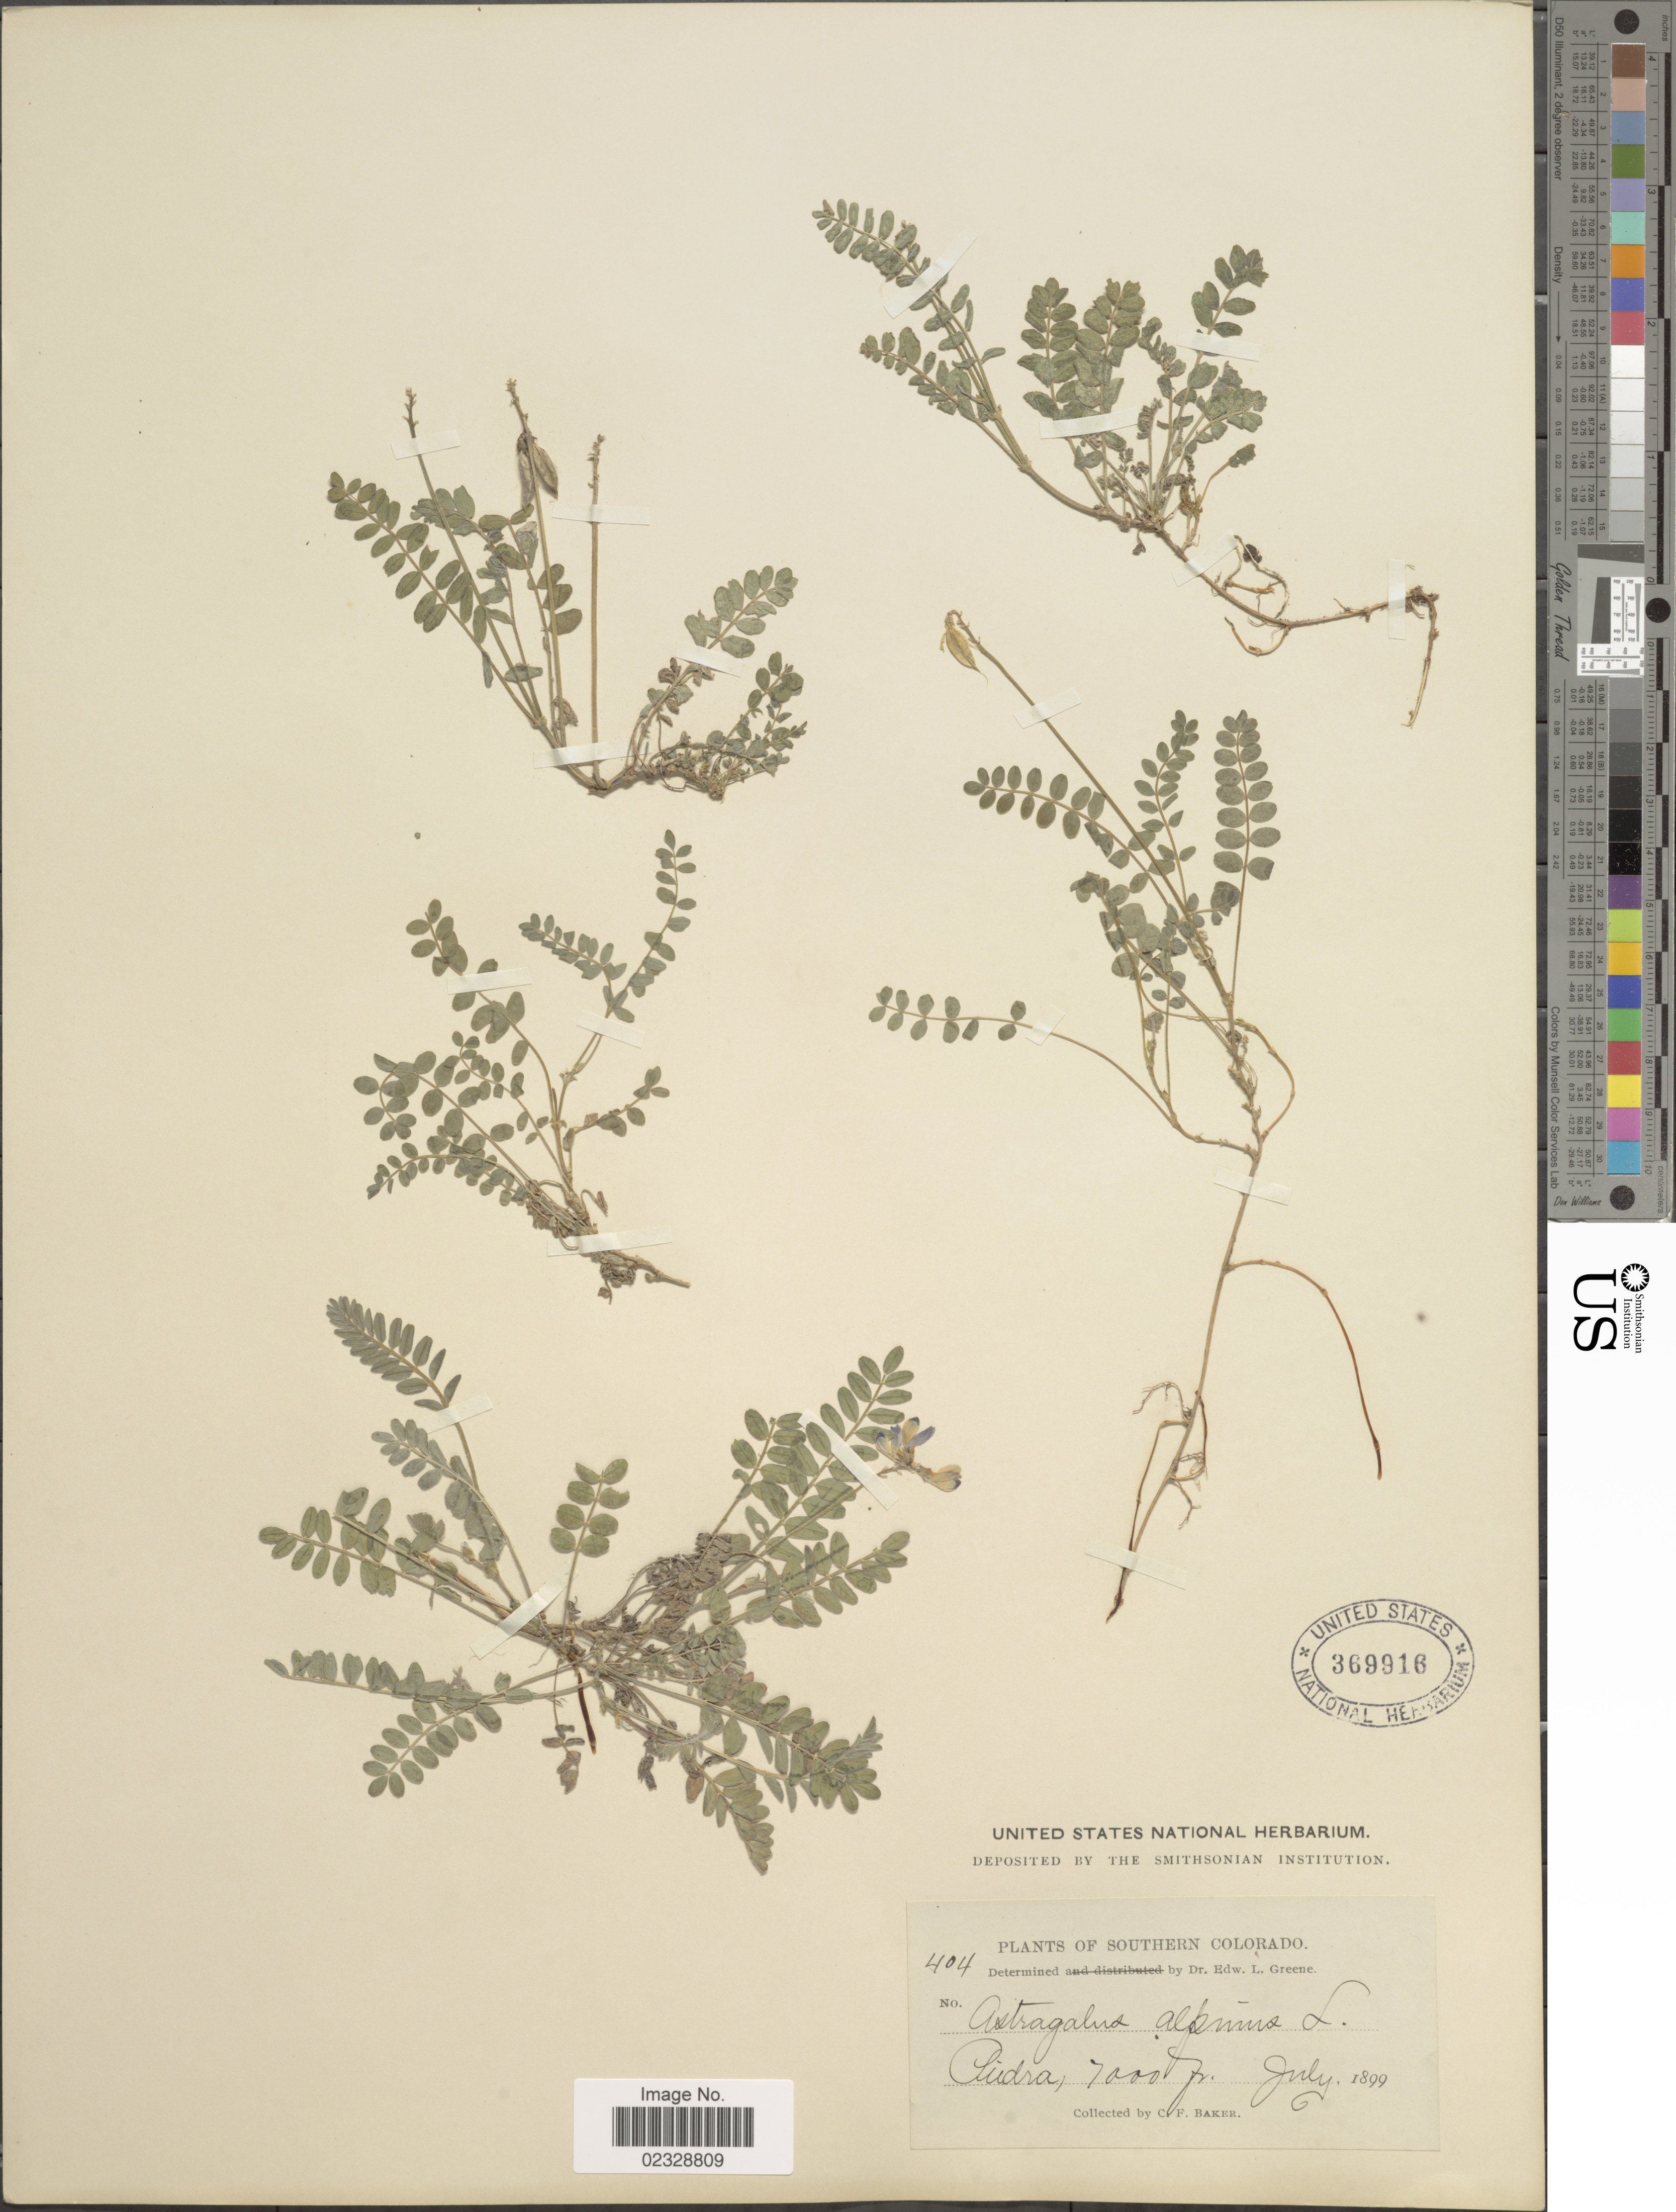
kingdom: Plantae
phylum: Tracheophyta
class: Magnoliopsida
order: Fabales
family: Fabaceae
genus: Astragalus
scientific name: Astragalus alpinus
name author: L.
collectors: C. F. Baker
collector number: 404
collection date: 1899-07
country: United States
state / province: Colorado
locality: Southern Colorado, Piedra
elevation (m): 2134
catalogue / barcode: US 369916